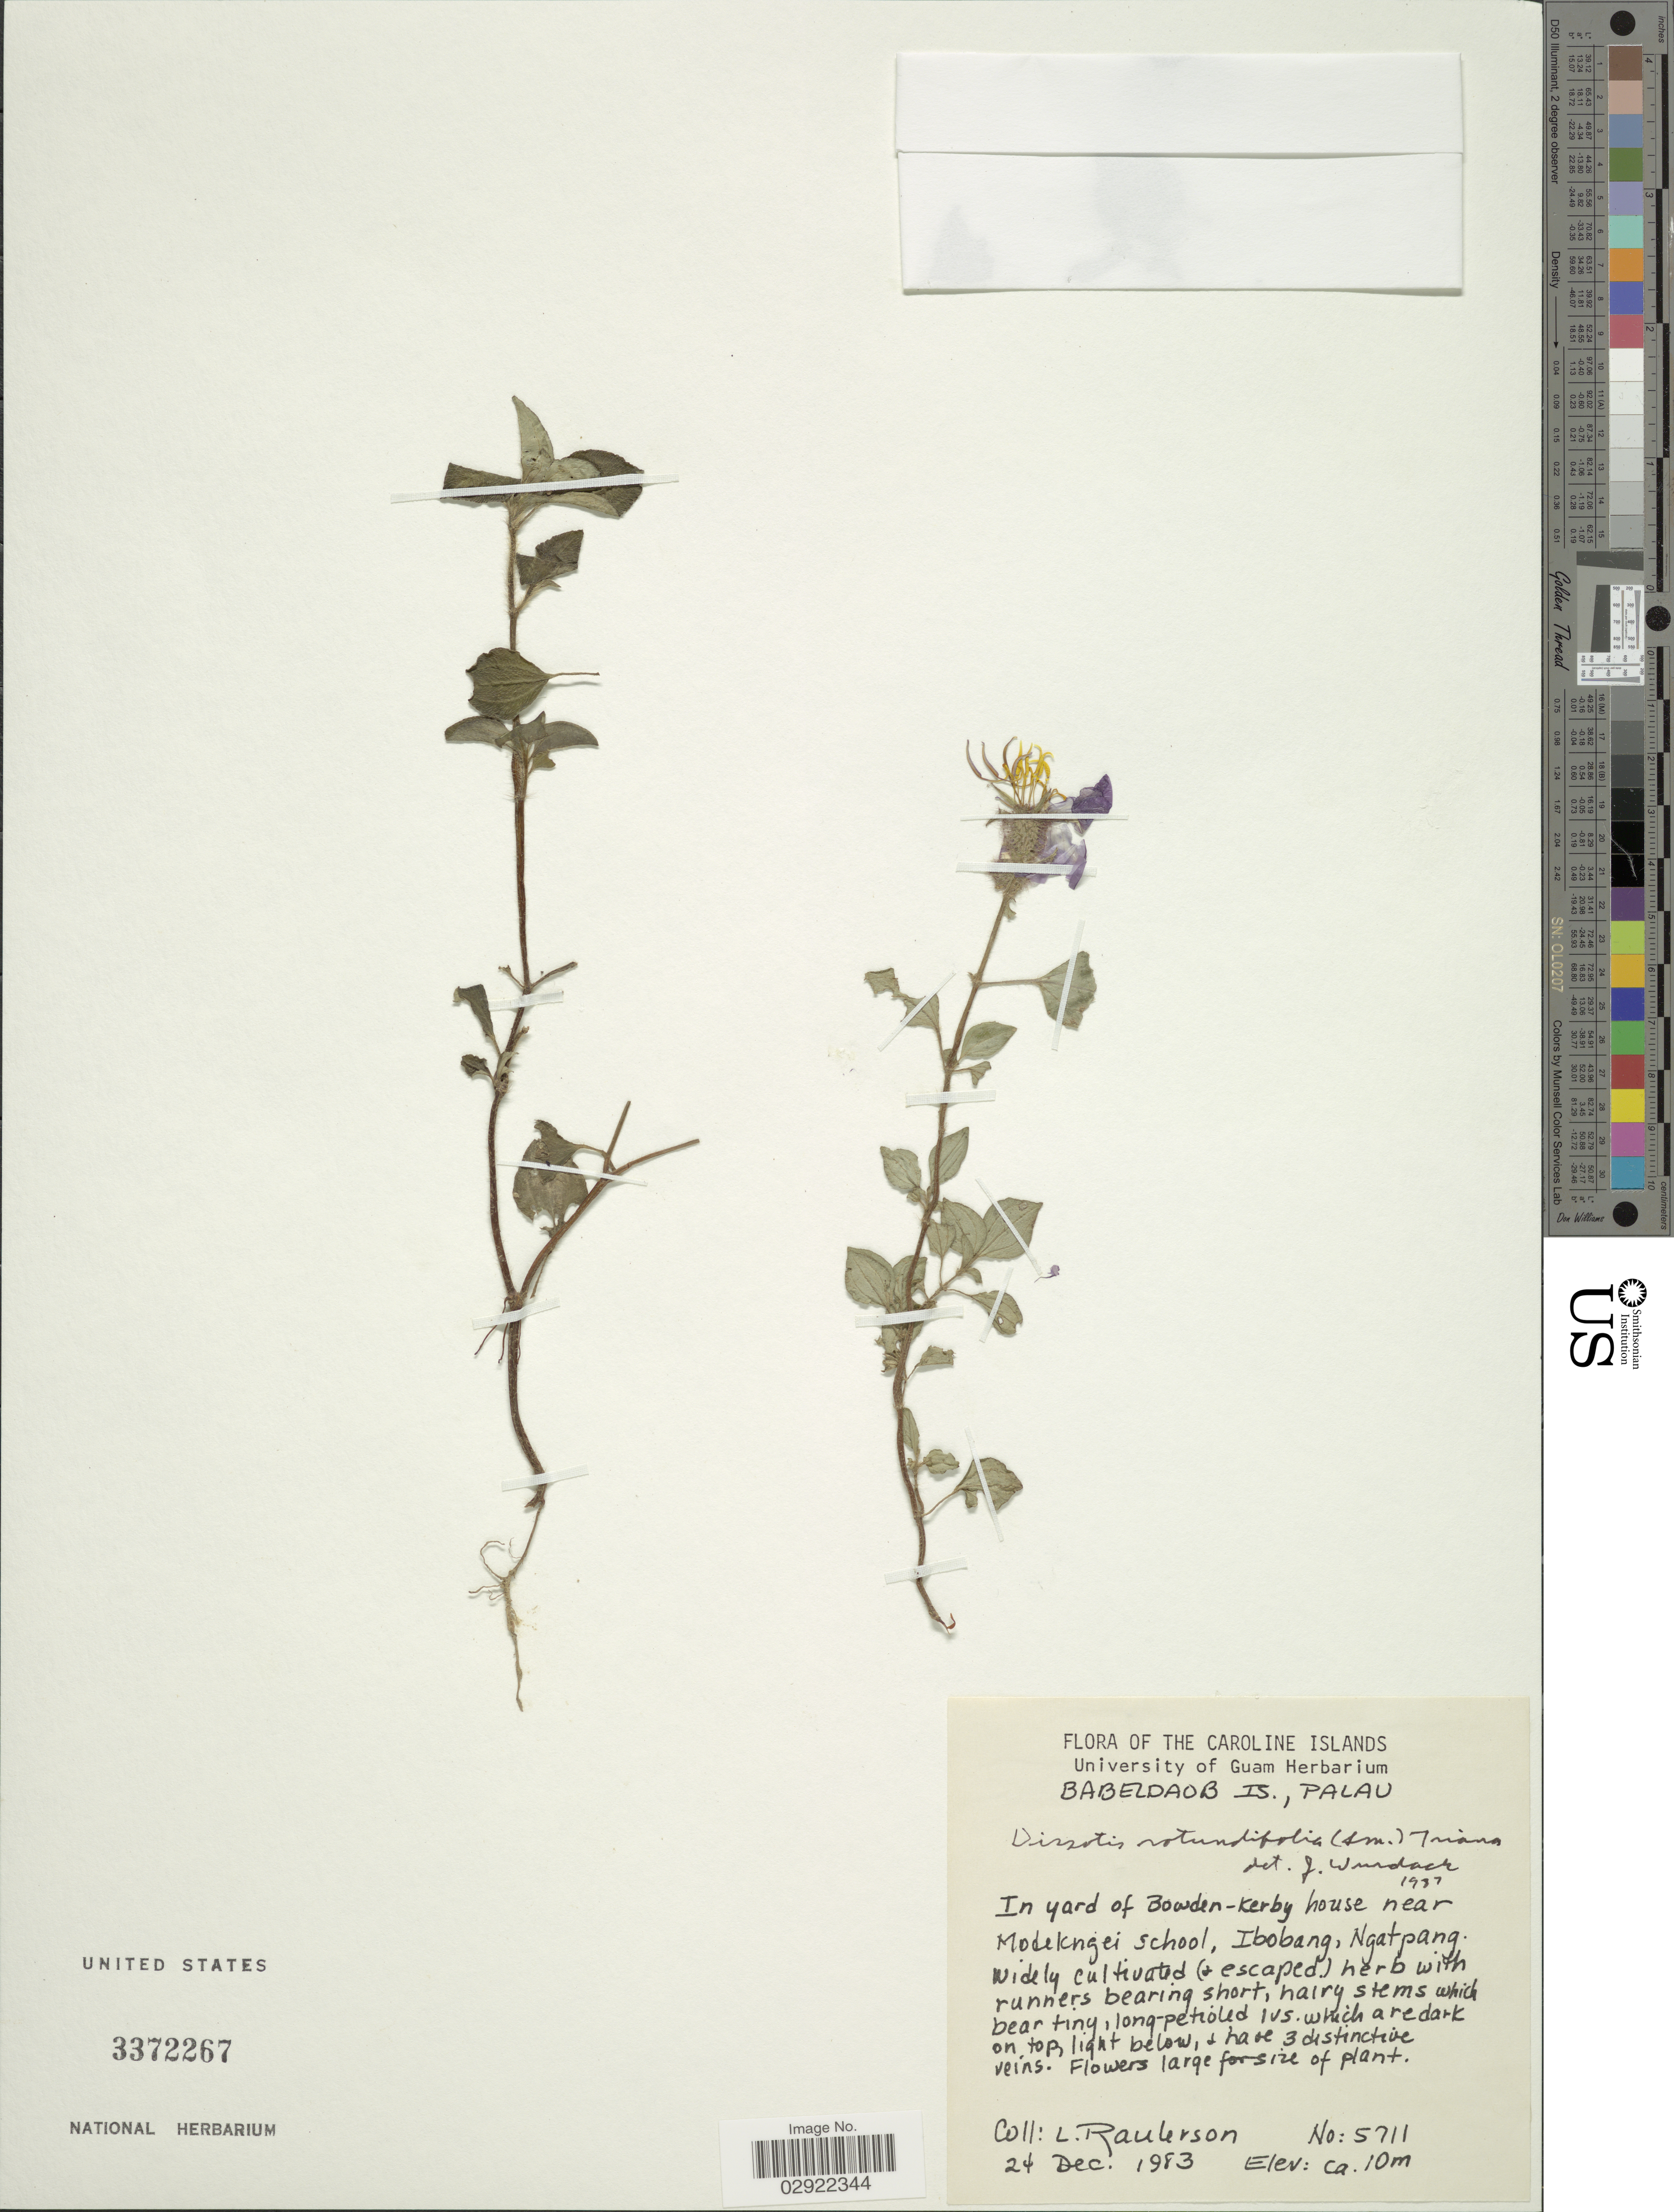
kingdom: Plantae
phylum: Tracheophyta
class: Magnoliopsida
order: Myrtales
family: Melastomataceae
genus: Dissotis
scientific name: Dissotis rotundifolia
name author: (Sm.) Triana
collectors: L. Raulerson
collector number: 5711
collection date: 1983-12-24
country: Palau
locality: The Caroline Islands. Babeldaob Is., Palau. In yard of Bowden-Kerby house near Modekngei [interpreted] School, Ibobang, Ngatpang.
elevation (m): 10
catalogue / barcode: US 3372267